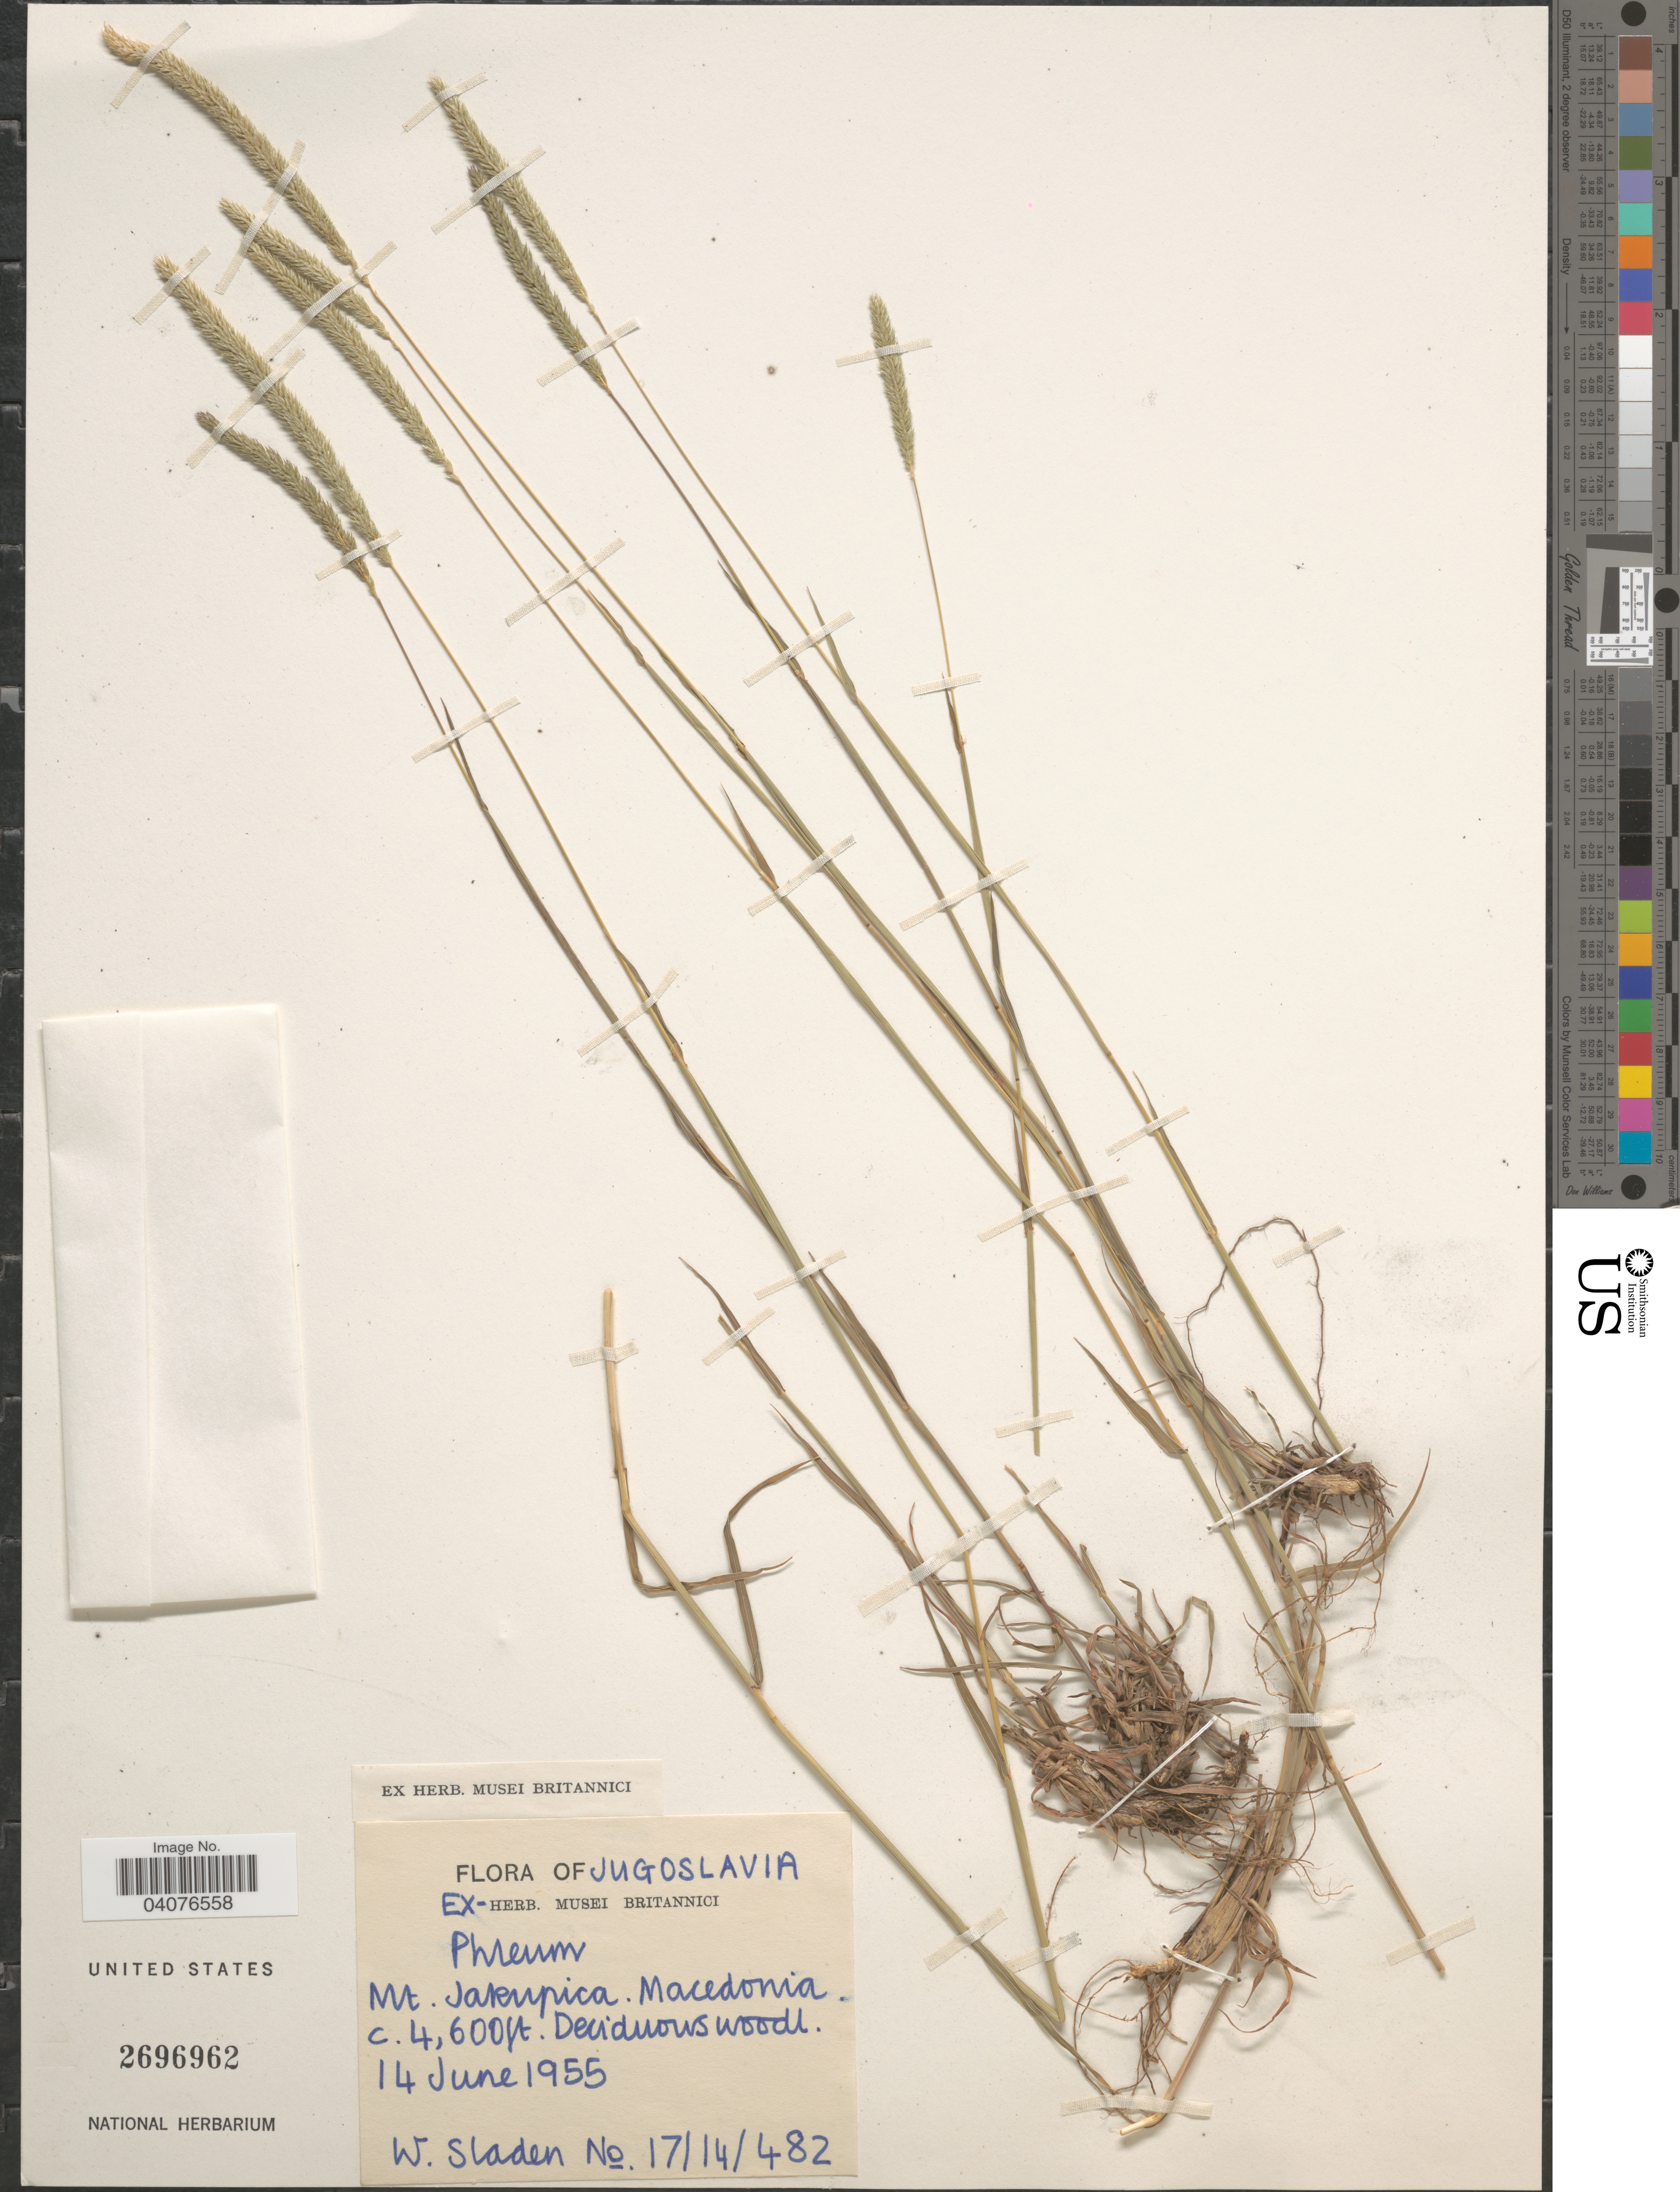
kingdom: Plantae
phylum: Tracheophyta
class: Liliopsida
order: Poales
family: Poaceae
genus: Phleum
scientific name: Phleum sp.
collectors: W. Sladen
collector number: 17/14/482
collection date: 1955-06-14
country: North Macedonia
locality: Jugoslavia. Mt. Jakupica. Deciduous woodl.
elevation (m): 1402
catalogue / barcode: US 2696962